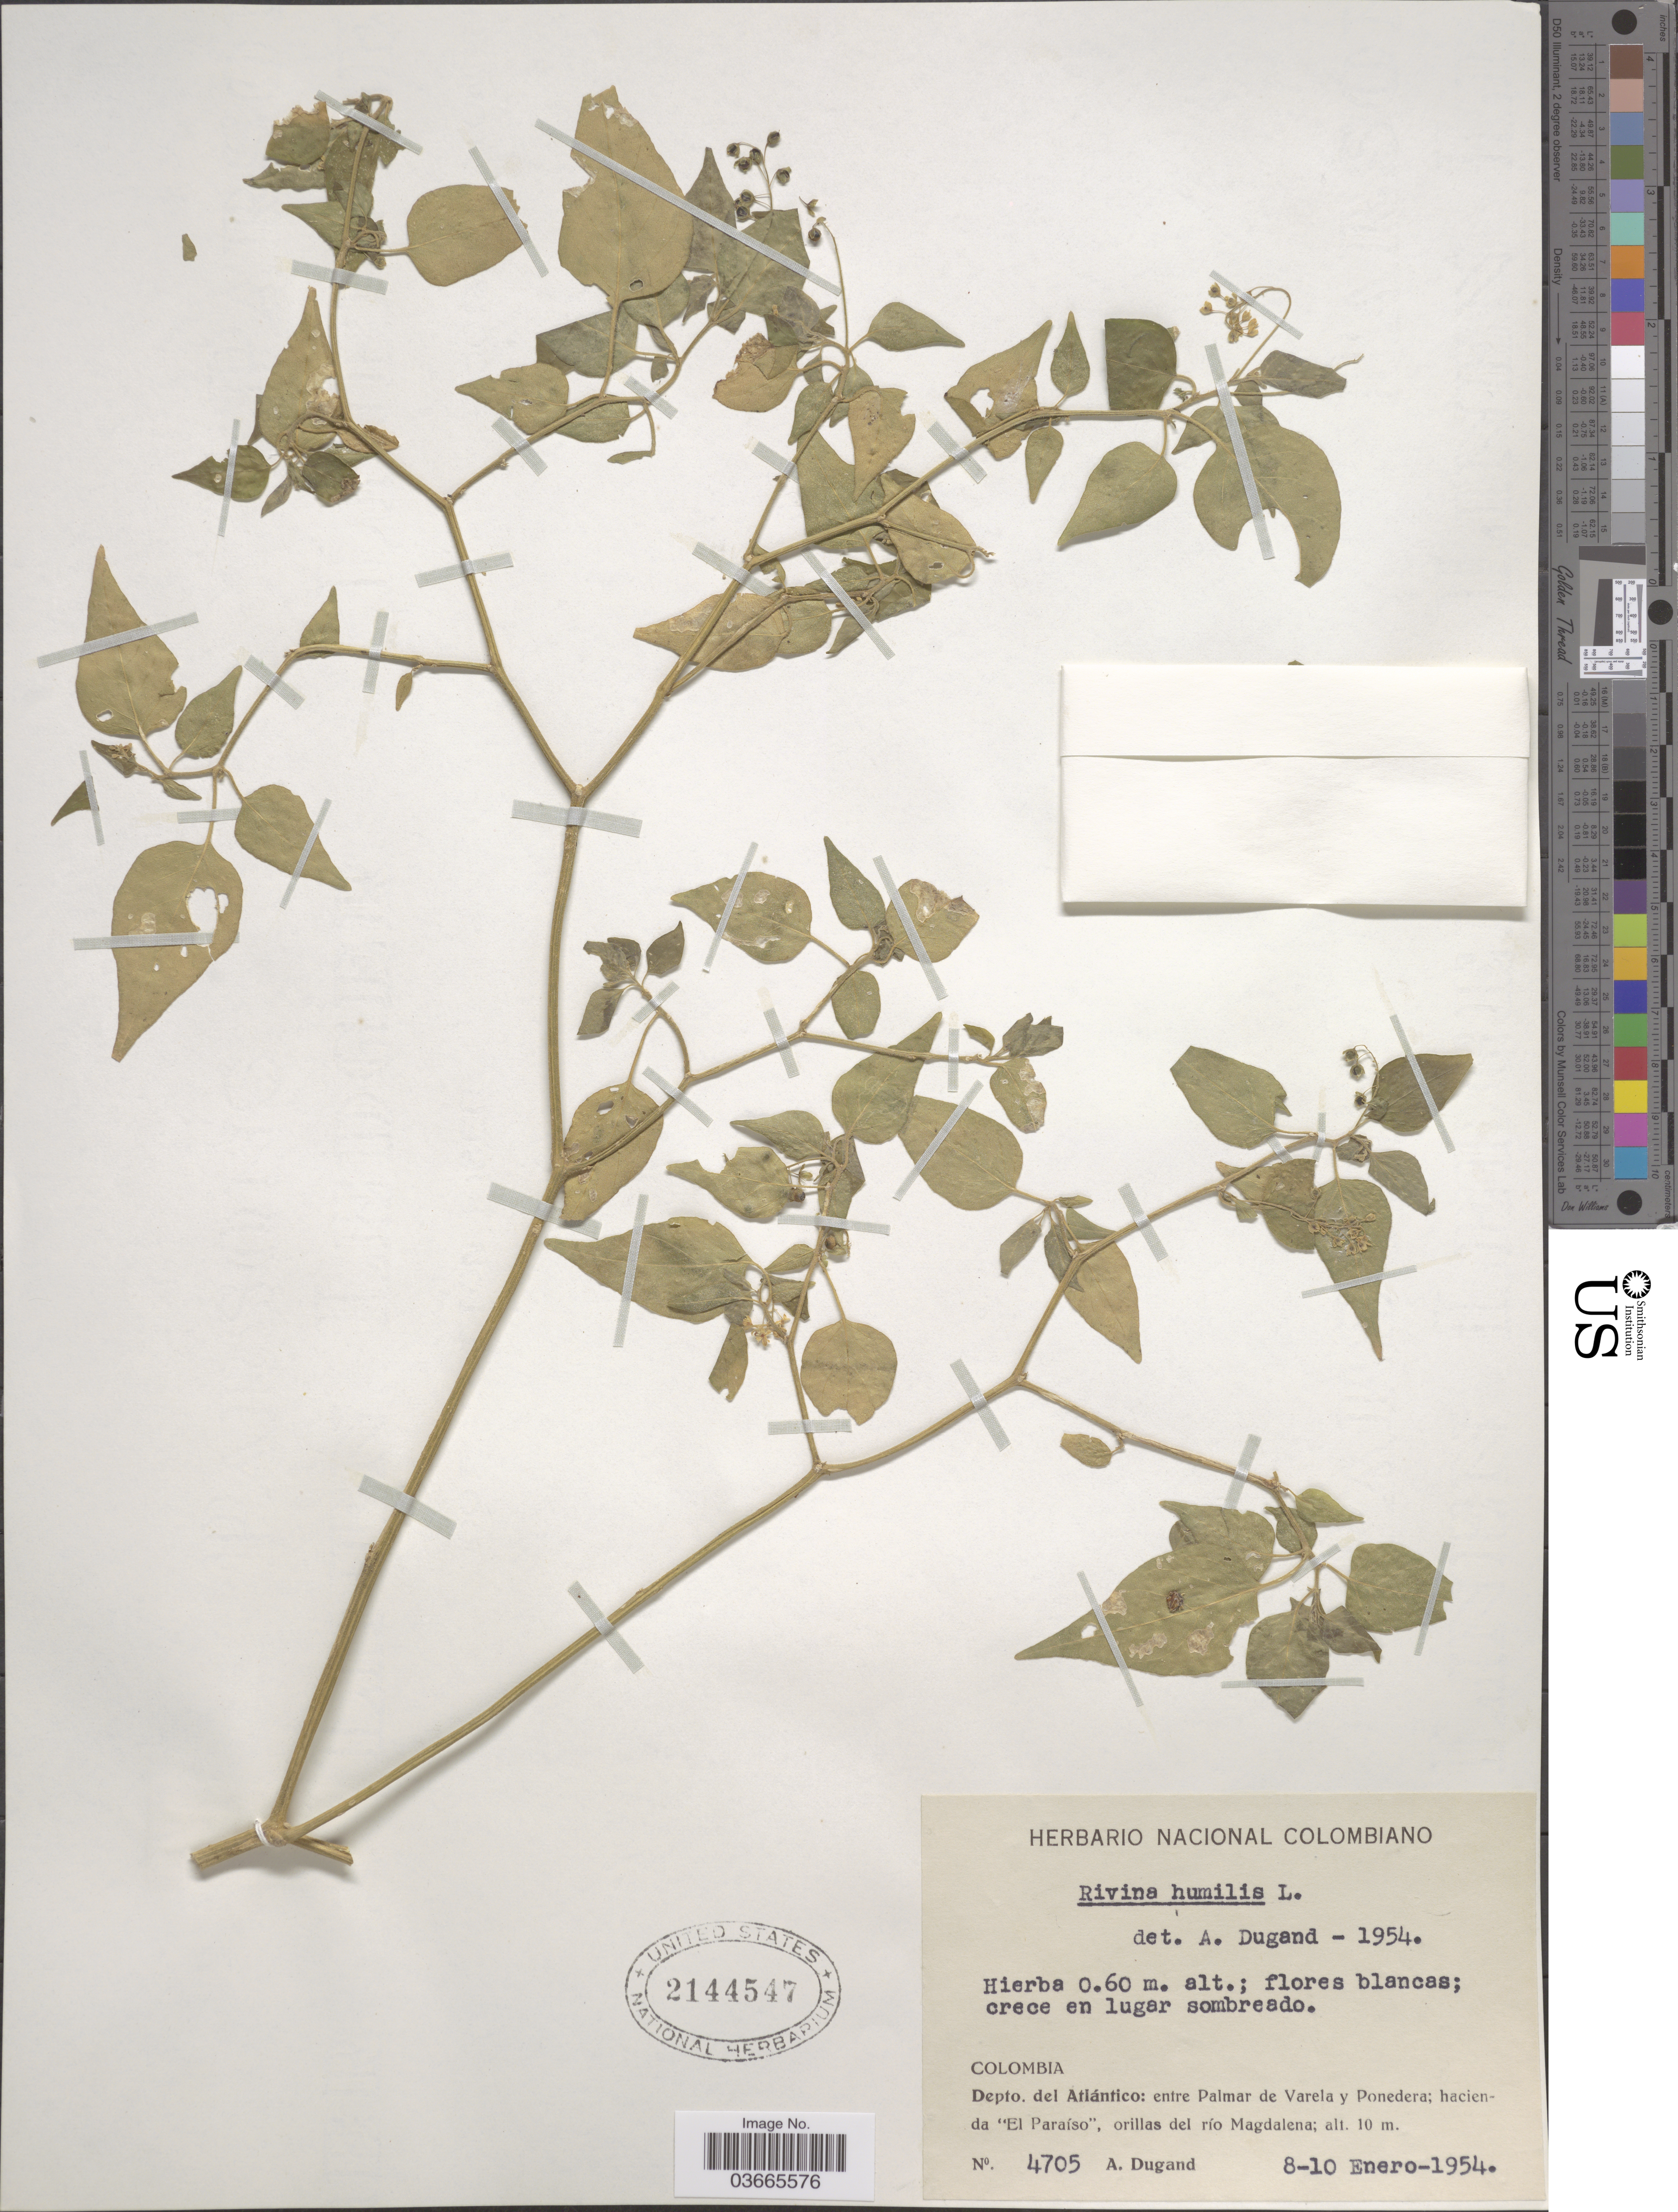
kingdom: Plantae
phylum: Tracheophyta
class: Magnoliopsida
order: Caryophyllales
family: Phytolaccaceae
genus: Rivina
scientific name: Rivina humilis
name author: L.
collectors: A. Dugand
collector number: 4705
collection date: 1954-01-08/1954-01-10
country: Colombia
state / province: Atlántico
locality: Depto. del Atlántico: entre Palmar de Varela y Ponedera; hacienda "El Paraíso", orillas del río Magdalena.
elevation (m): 10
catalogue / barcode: US 2144547